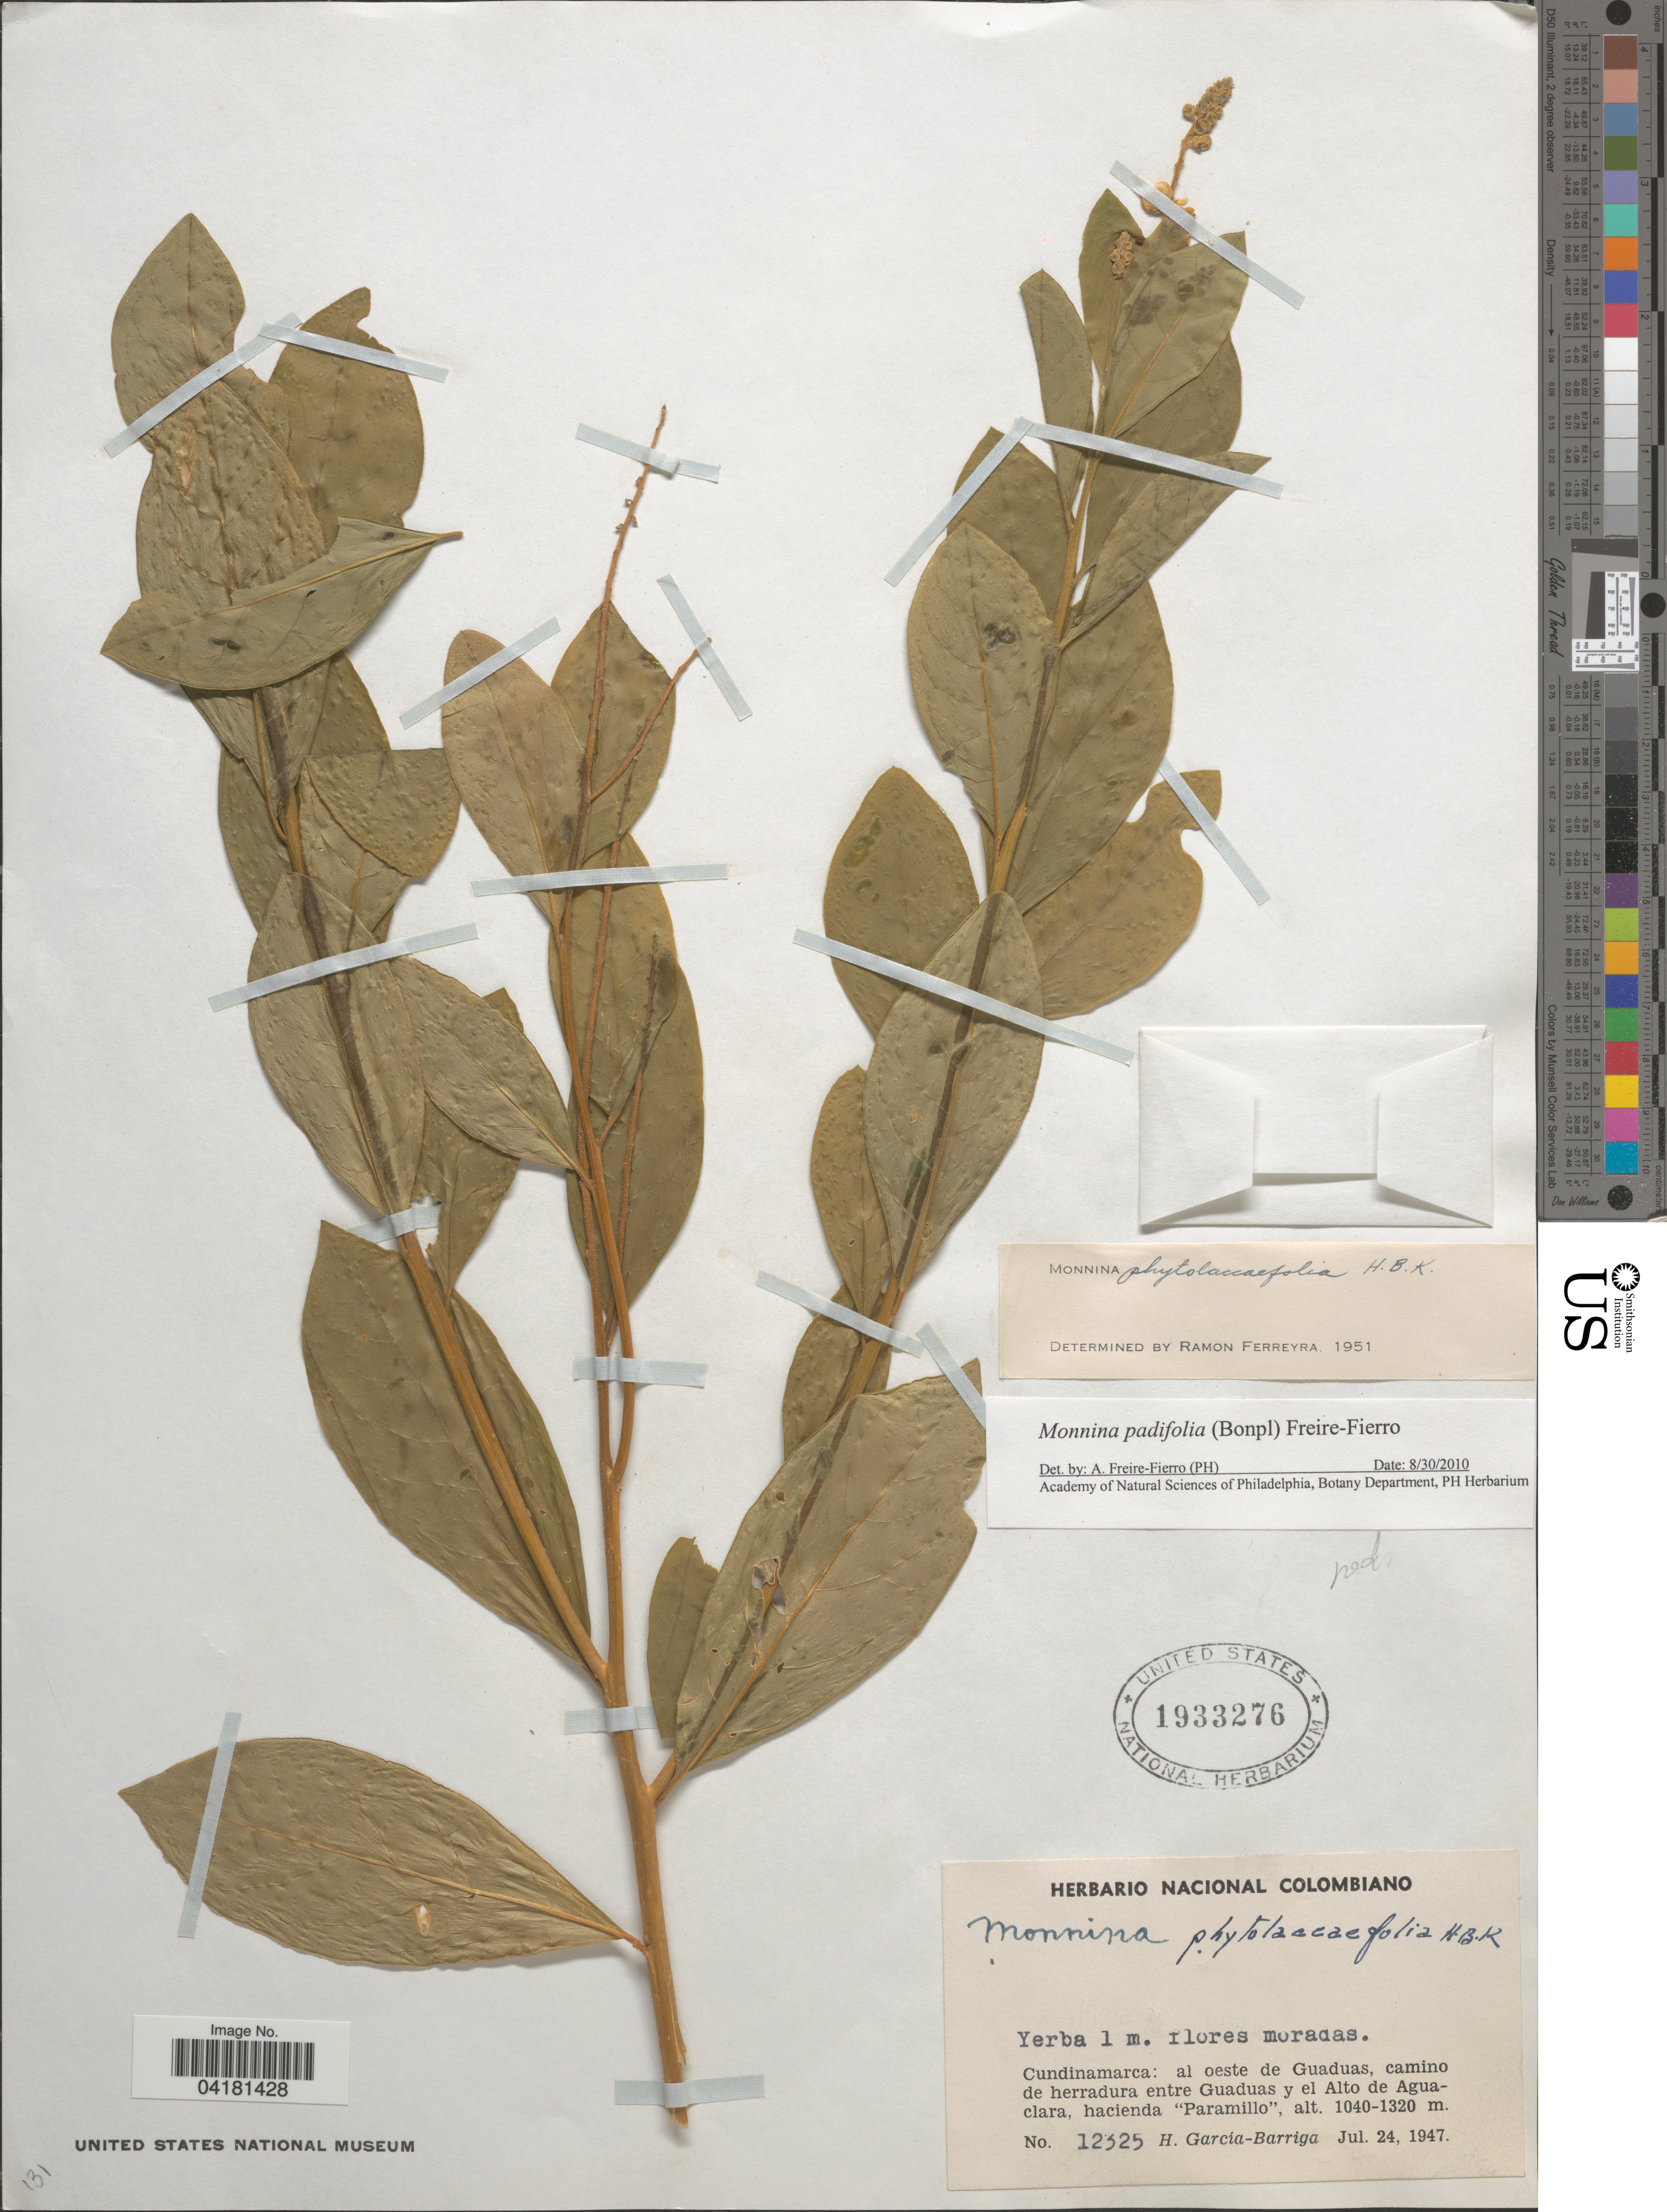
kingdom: Plantae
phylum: Tracheophyta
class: Magnoliopsida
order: Fabales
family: Polygalaceae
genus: Monnina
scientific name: Monnina padifolia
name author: (Bonpl.) Freire-Fierro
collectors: H. García Barriga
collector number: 12325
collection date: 1947-07-24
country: Colombia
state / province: Cundinamarca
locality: Al oeste de Guaduas, camino de herradura entre Guaduas y el Alto de Aguaclara, hacienda "Paramillo".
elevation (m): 1040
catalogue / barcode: US 1933276